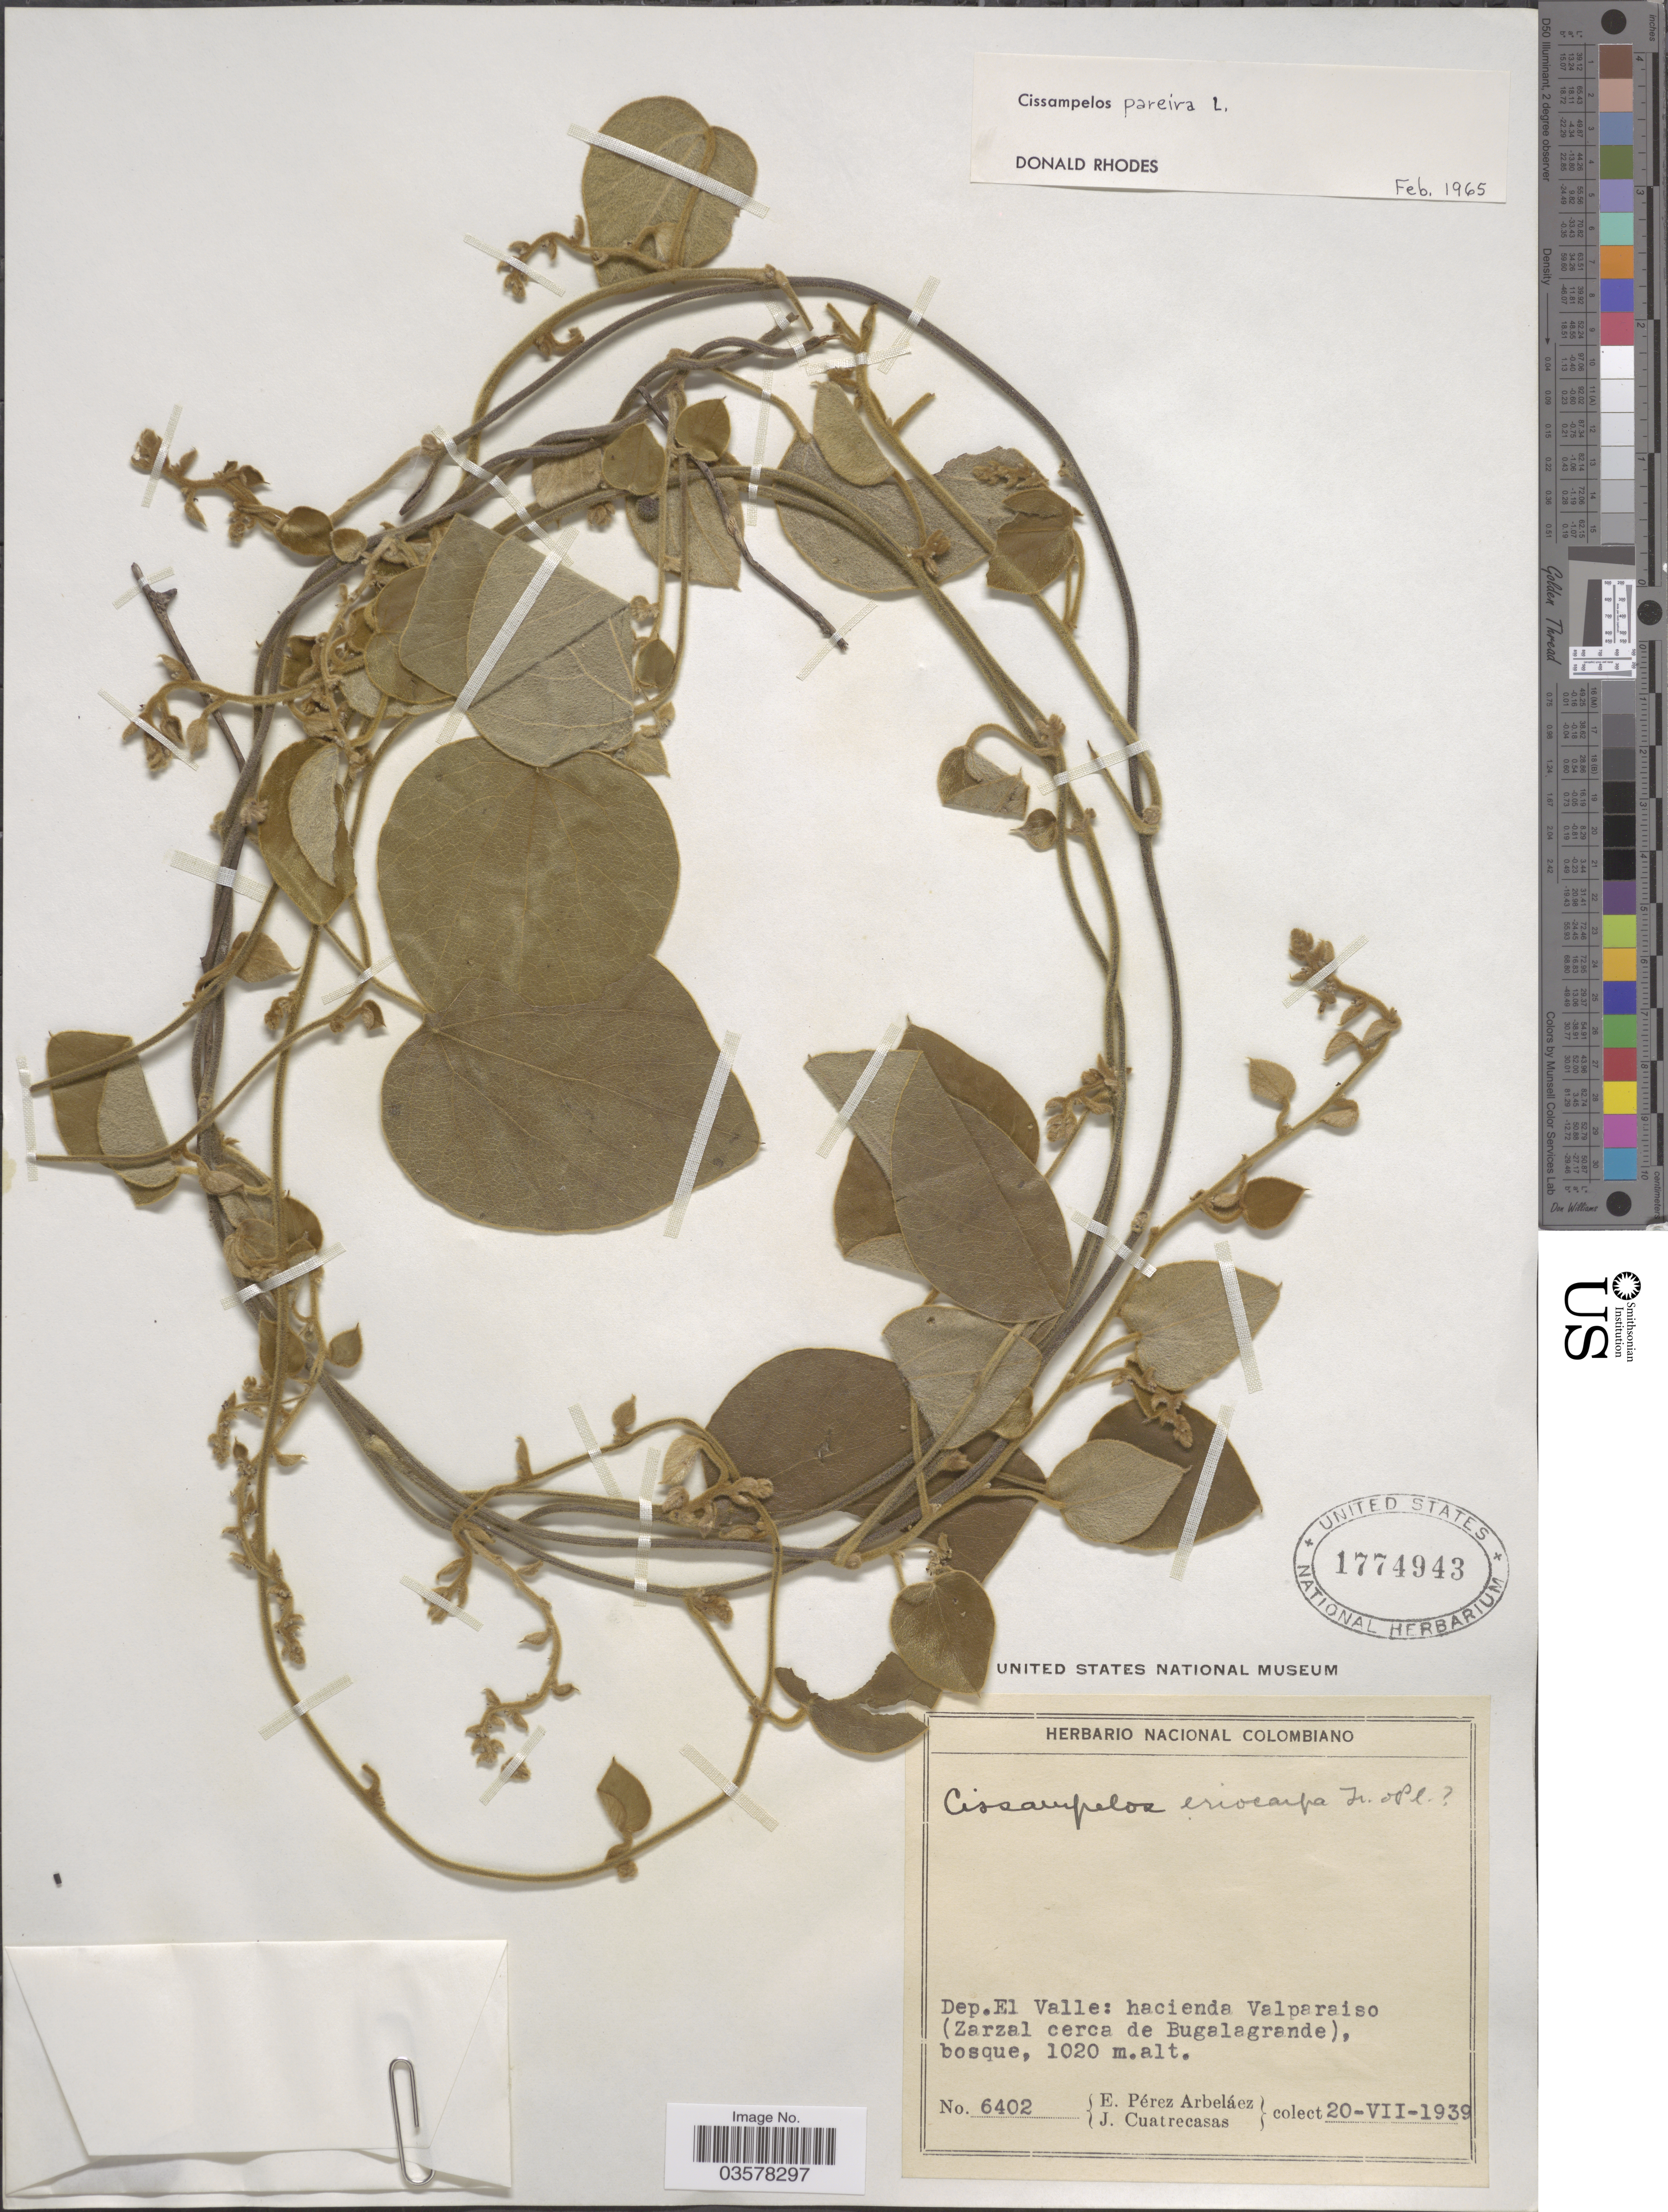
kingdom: Plantae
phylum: Tracheophyta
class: Magnoliopsida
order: Ranunculales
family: Menispermaceae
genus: Cissampelos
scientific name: Cissampelos pareira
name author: L.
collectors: E. Pérez Arbeláez & J. Cuatrecasas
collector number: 6402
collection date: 1939-07-20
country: Colombia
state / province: Valle del Cauca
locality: Dep. El Valle: hacienda Valparaiso (Zarzal cerca de Bugalagrande), bosque.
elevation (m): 1020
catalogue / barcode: US 1774943